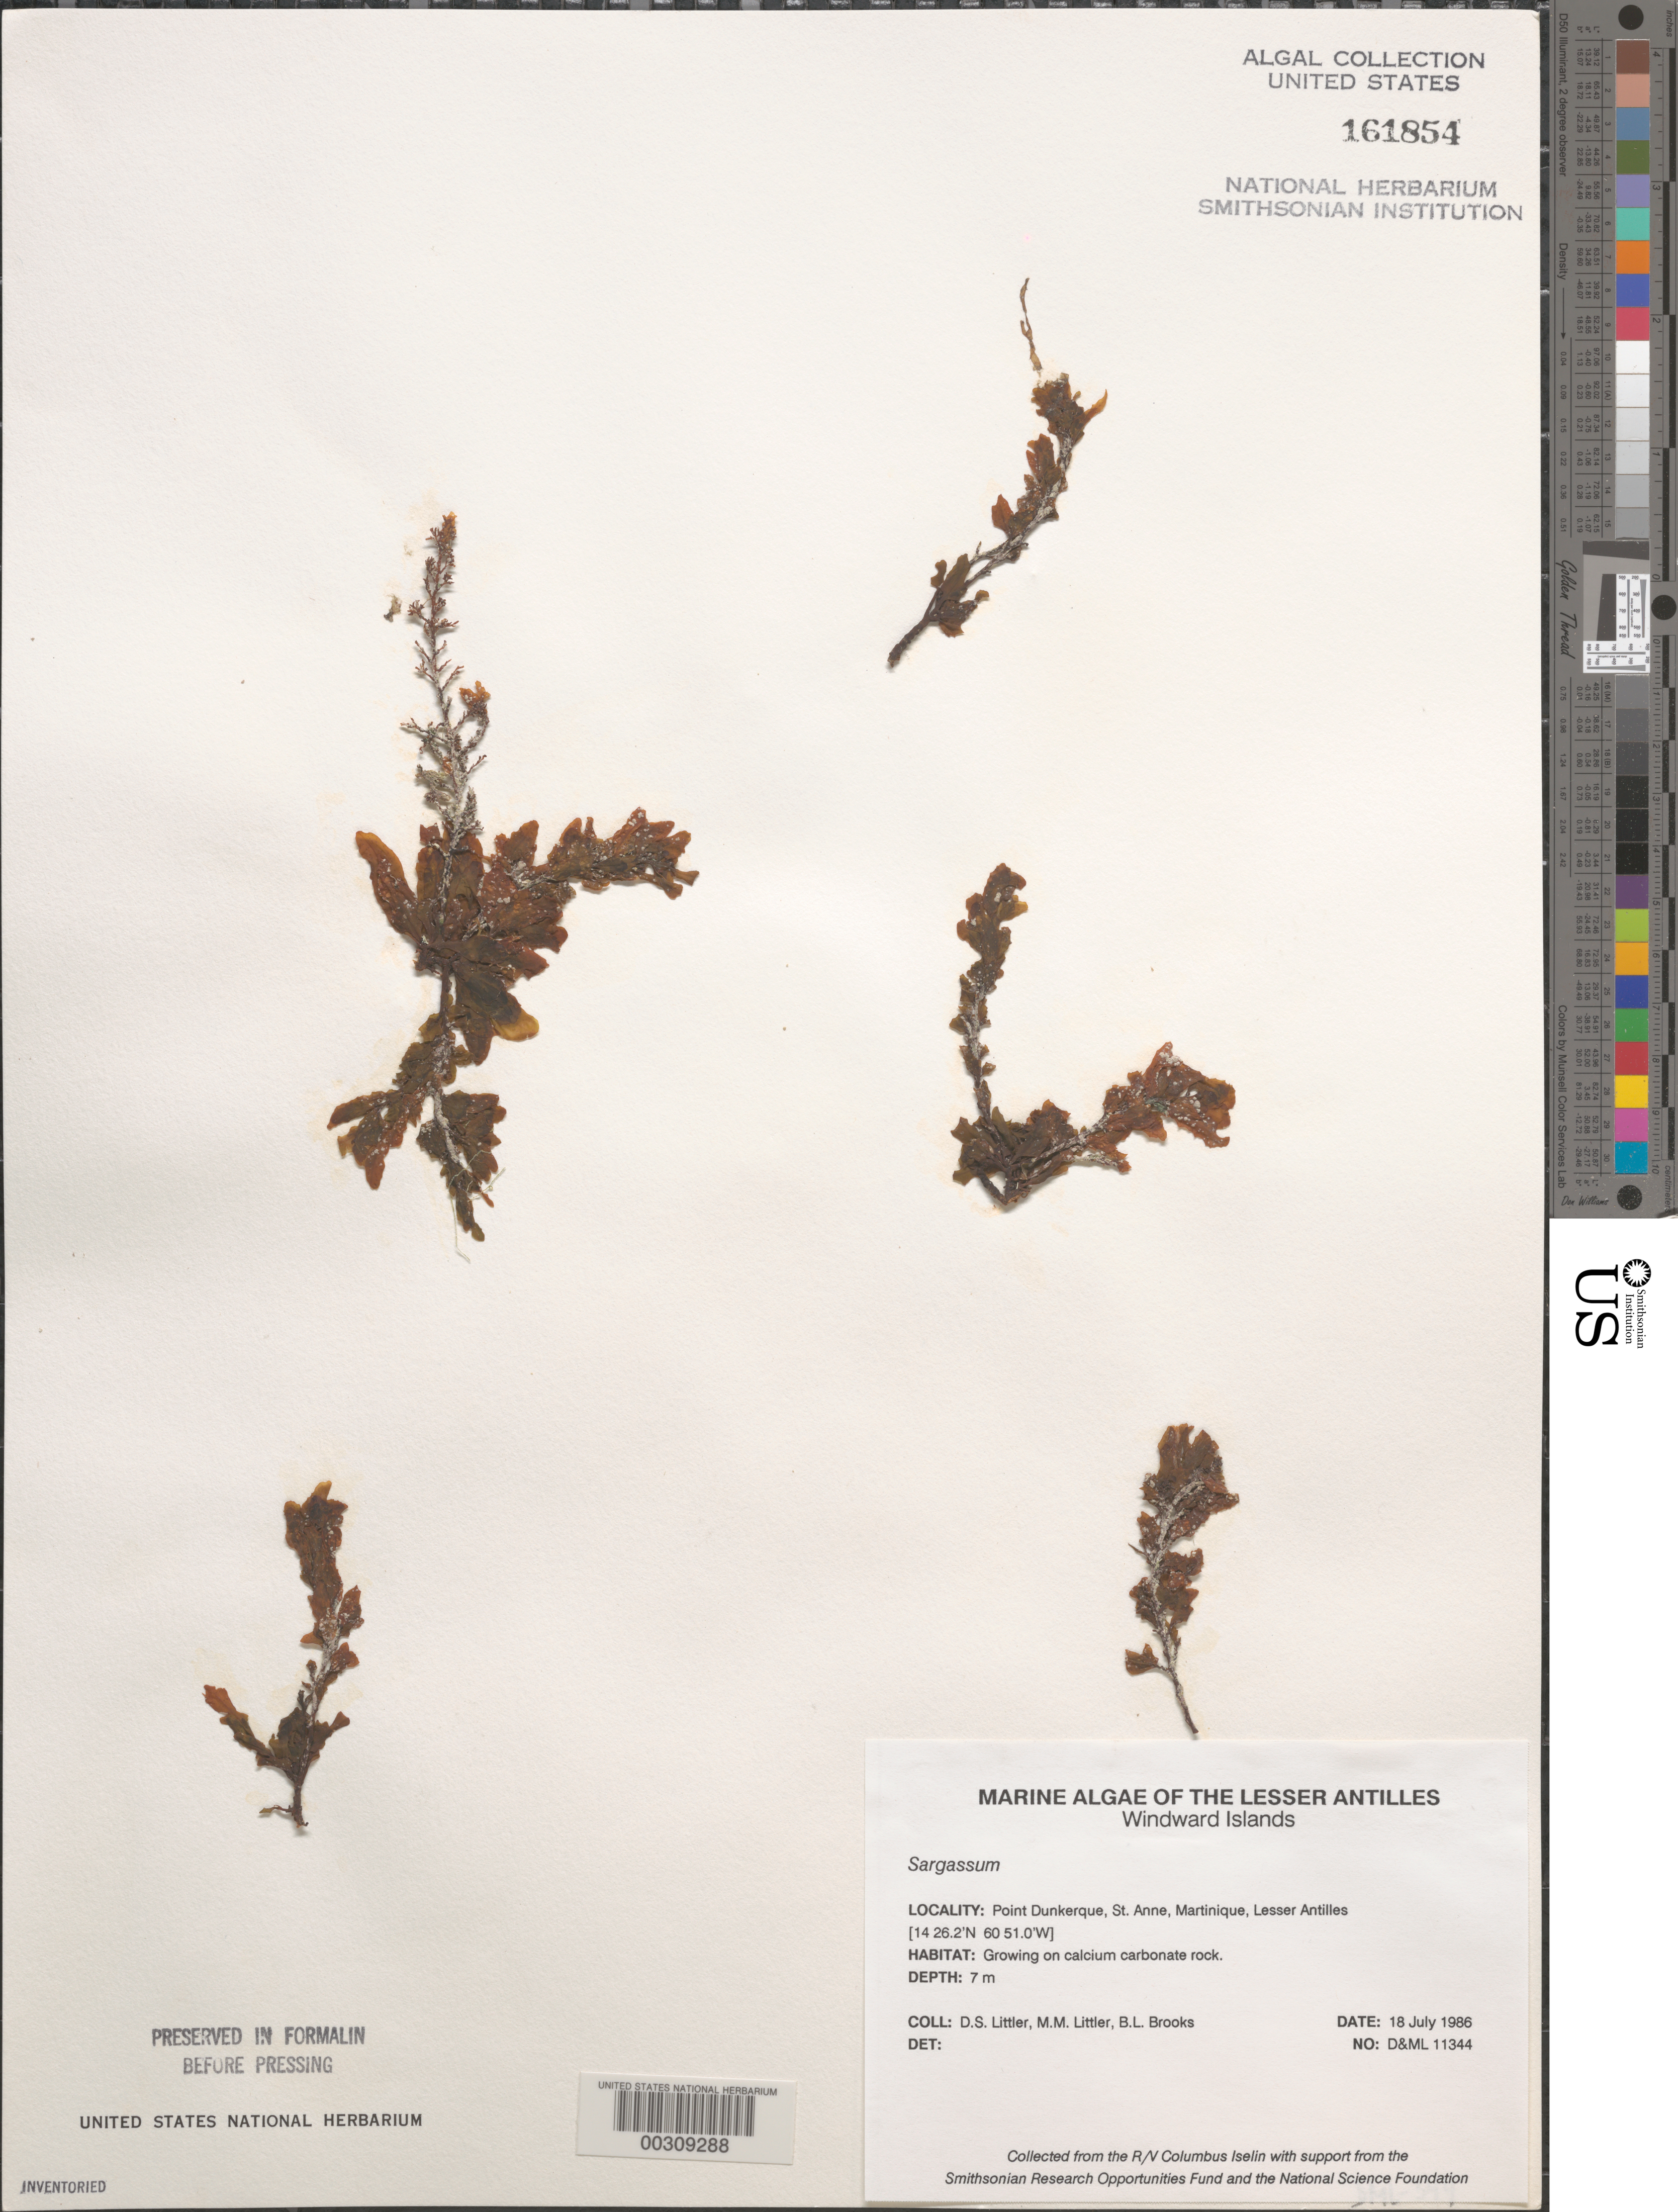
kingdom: Chromista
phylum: Ochrophyta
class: Phaeophyceae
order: Fucales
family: Sargassaceae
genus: Sargassum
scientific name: Sargassum sp.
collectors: D. S. Littler, M. M. Littler & B. Brooks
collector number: D&ML 11344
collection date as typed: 18 Jul 1986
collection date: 1986-07-18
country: Martinique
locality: Pointe Dunkerque, St. Anne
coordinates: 14 26.2' N, 60 51.0' W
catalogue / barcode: US 161854